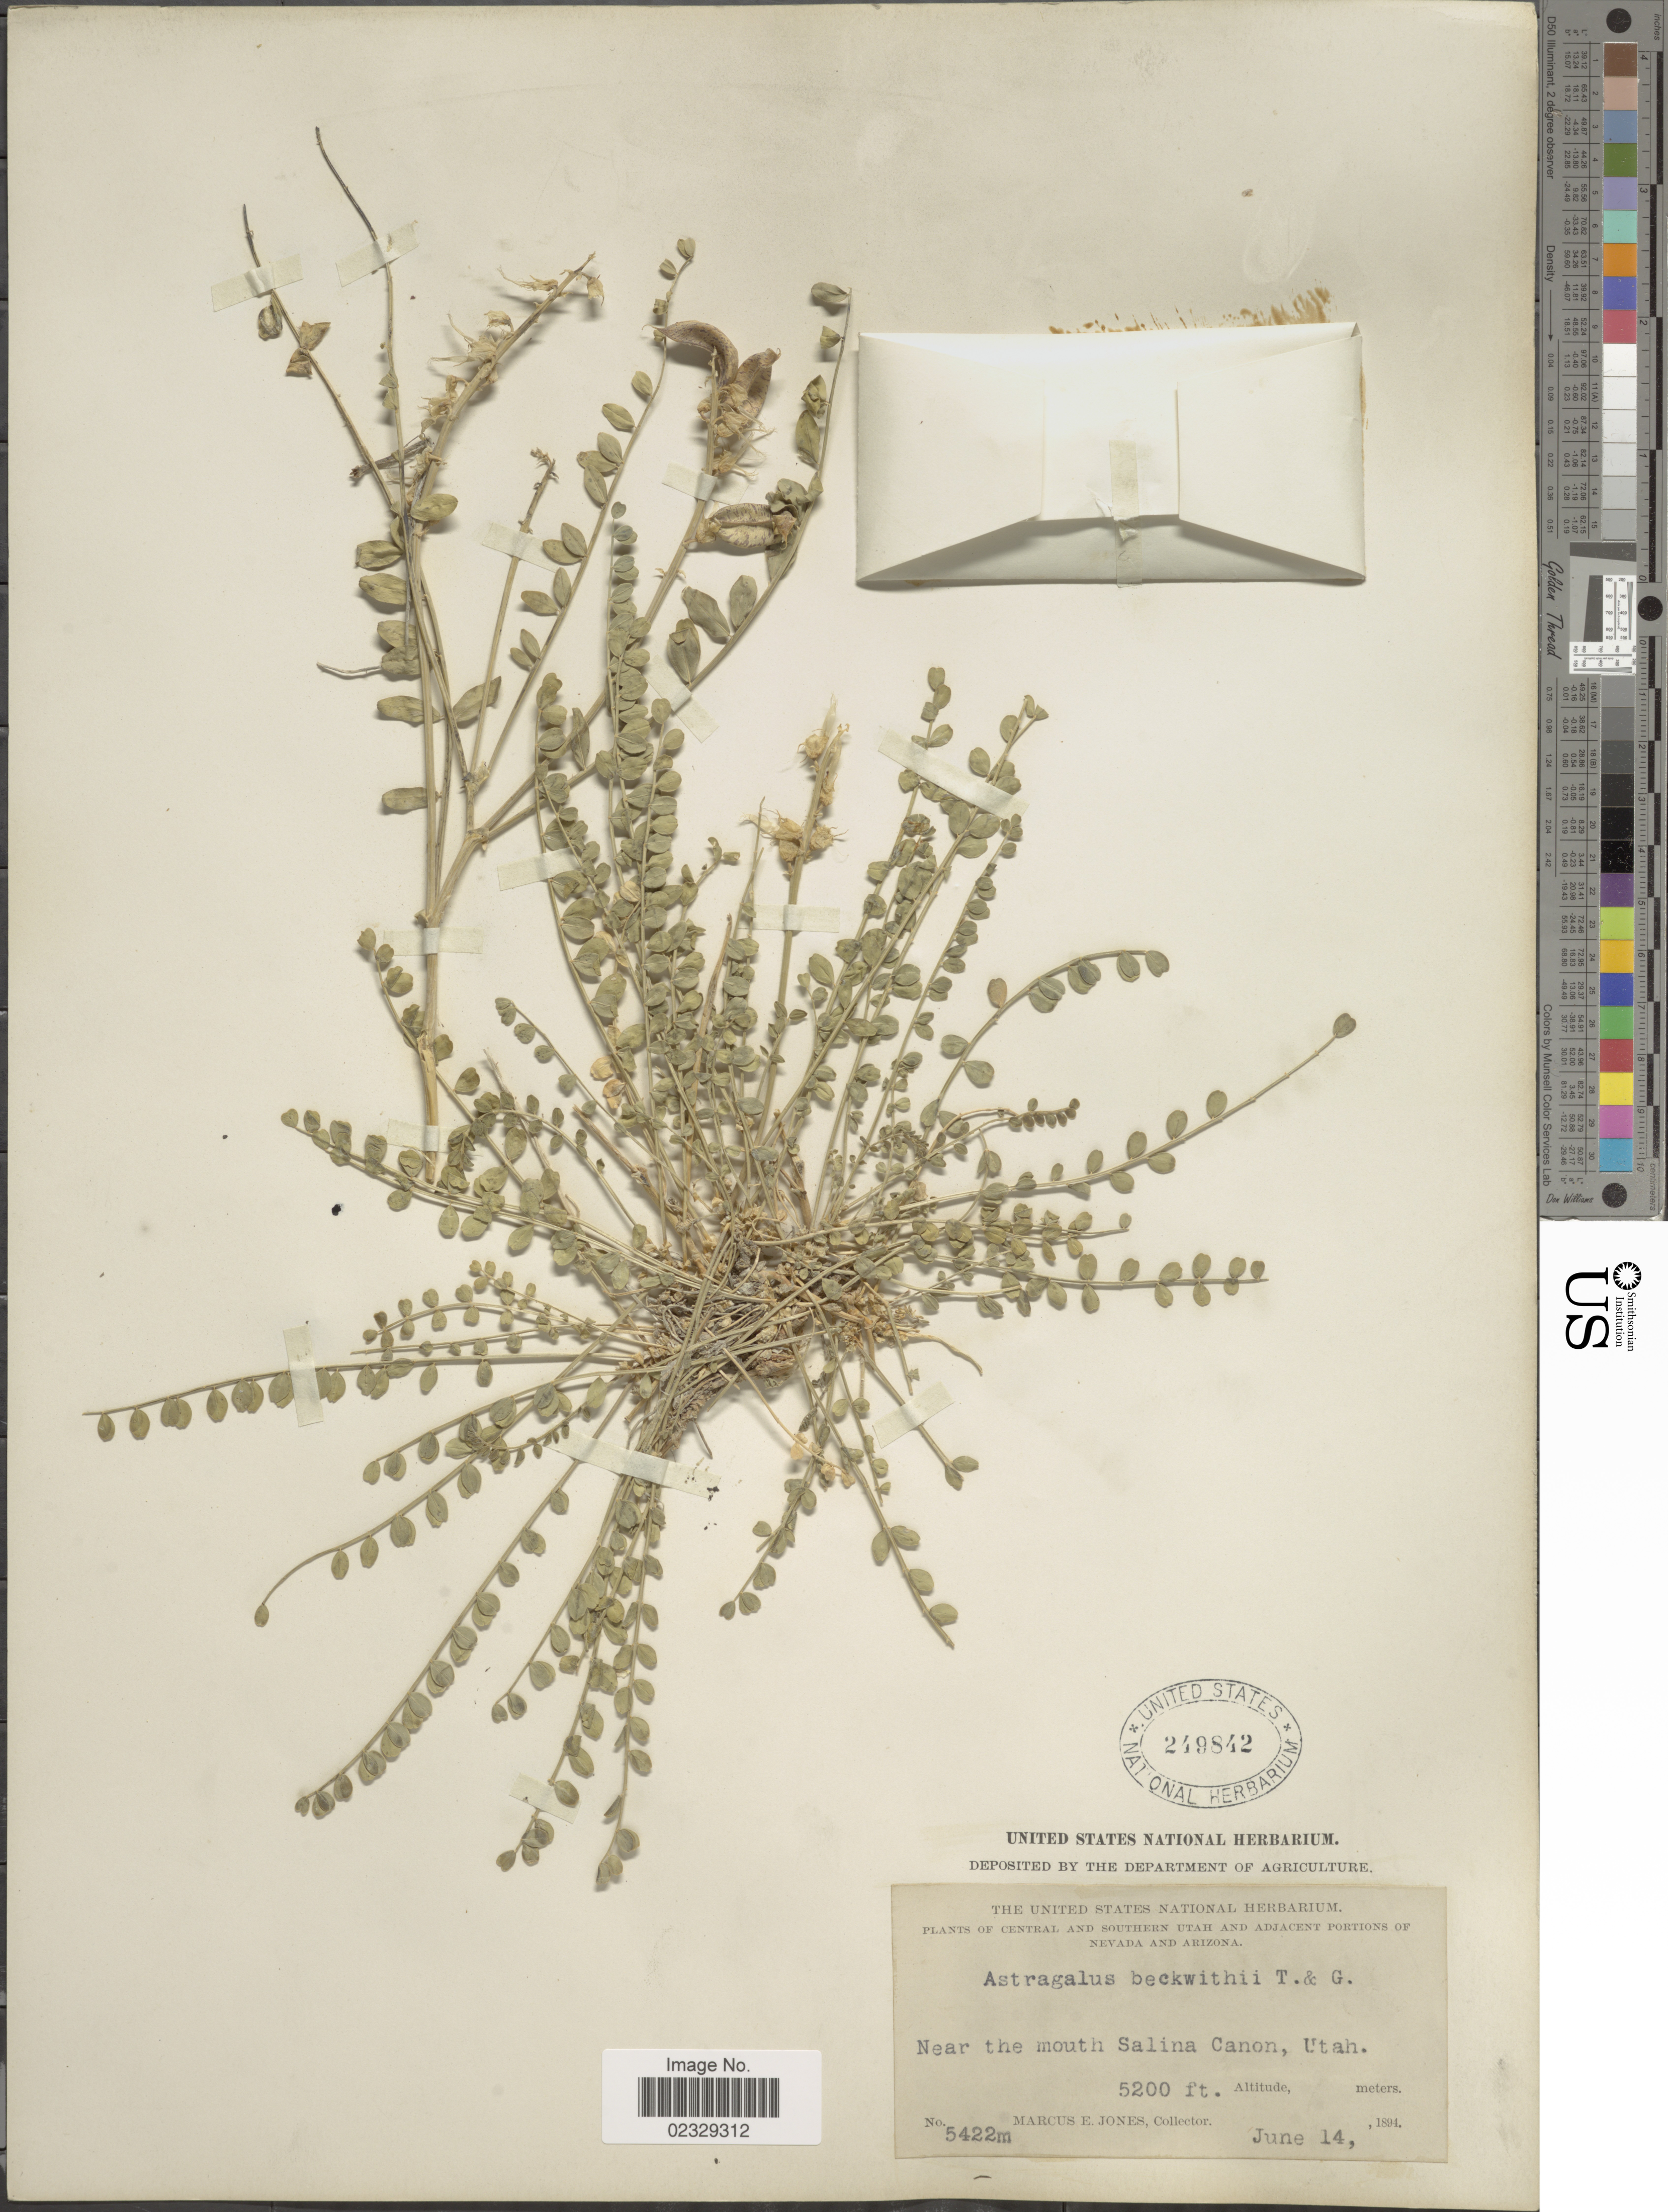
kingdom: Plantae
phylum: Tracheophyta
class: Magnoliopsida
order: Fabales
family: Fabaceae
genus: Astragalus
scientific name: Astragalus beckwithii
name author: Torr. & A. Gray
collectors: M. E. Jones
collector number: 5422m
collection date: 1894-06-14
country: United States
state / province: Utah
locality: Central and Southern Utah and Adjacent Portions of Nevada and Arizona, Near the mouth Salina Canon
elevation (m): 1585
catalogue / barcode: US 249842